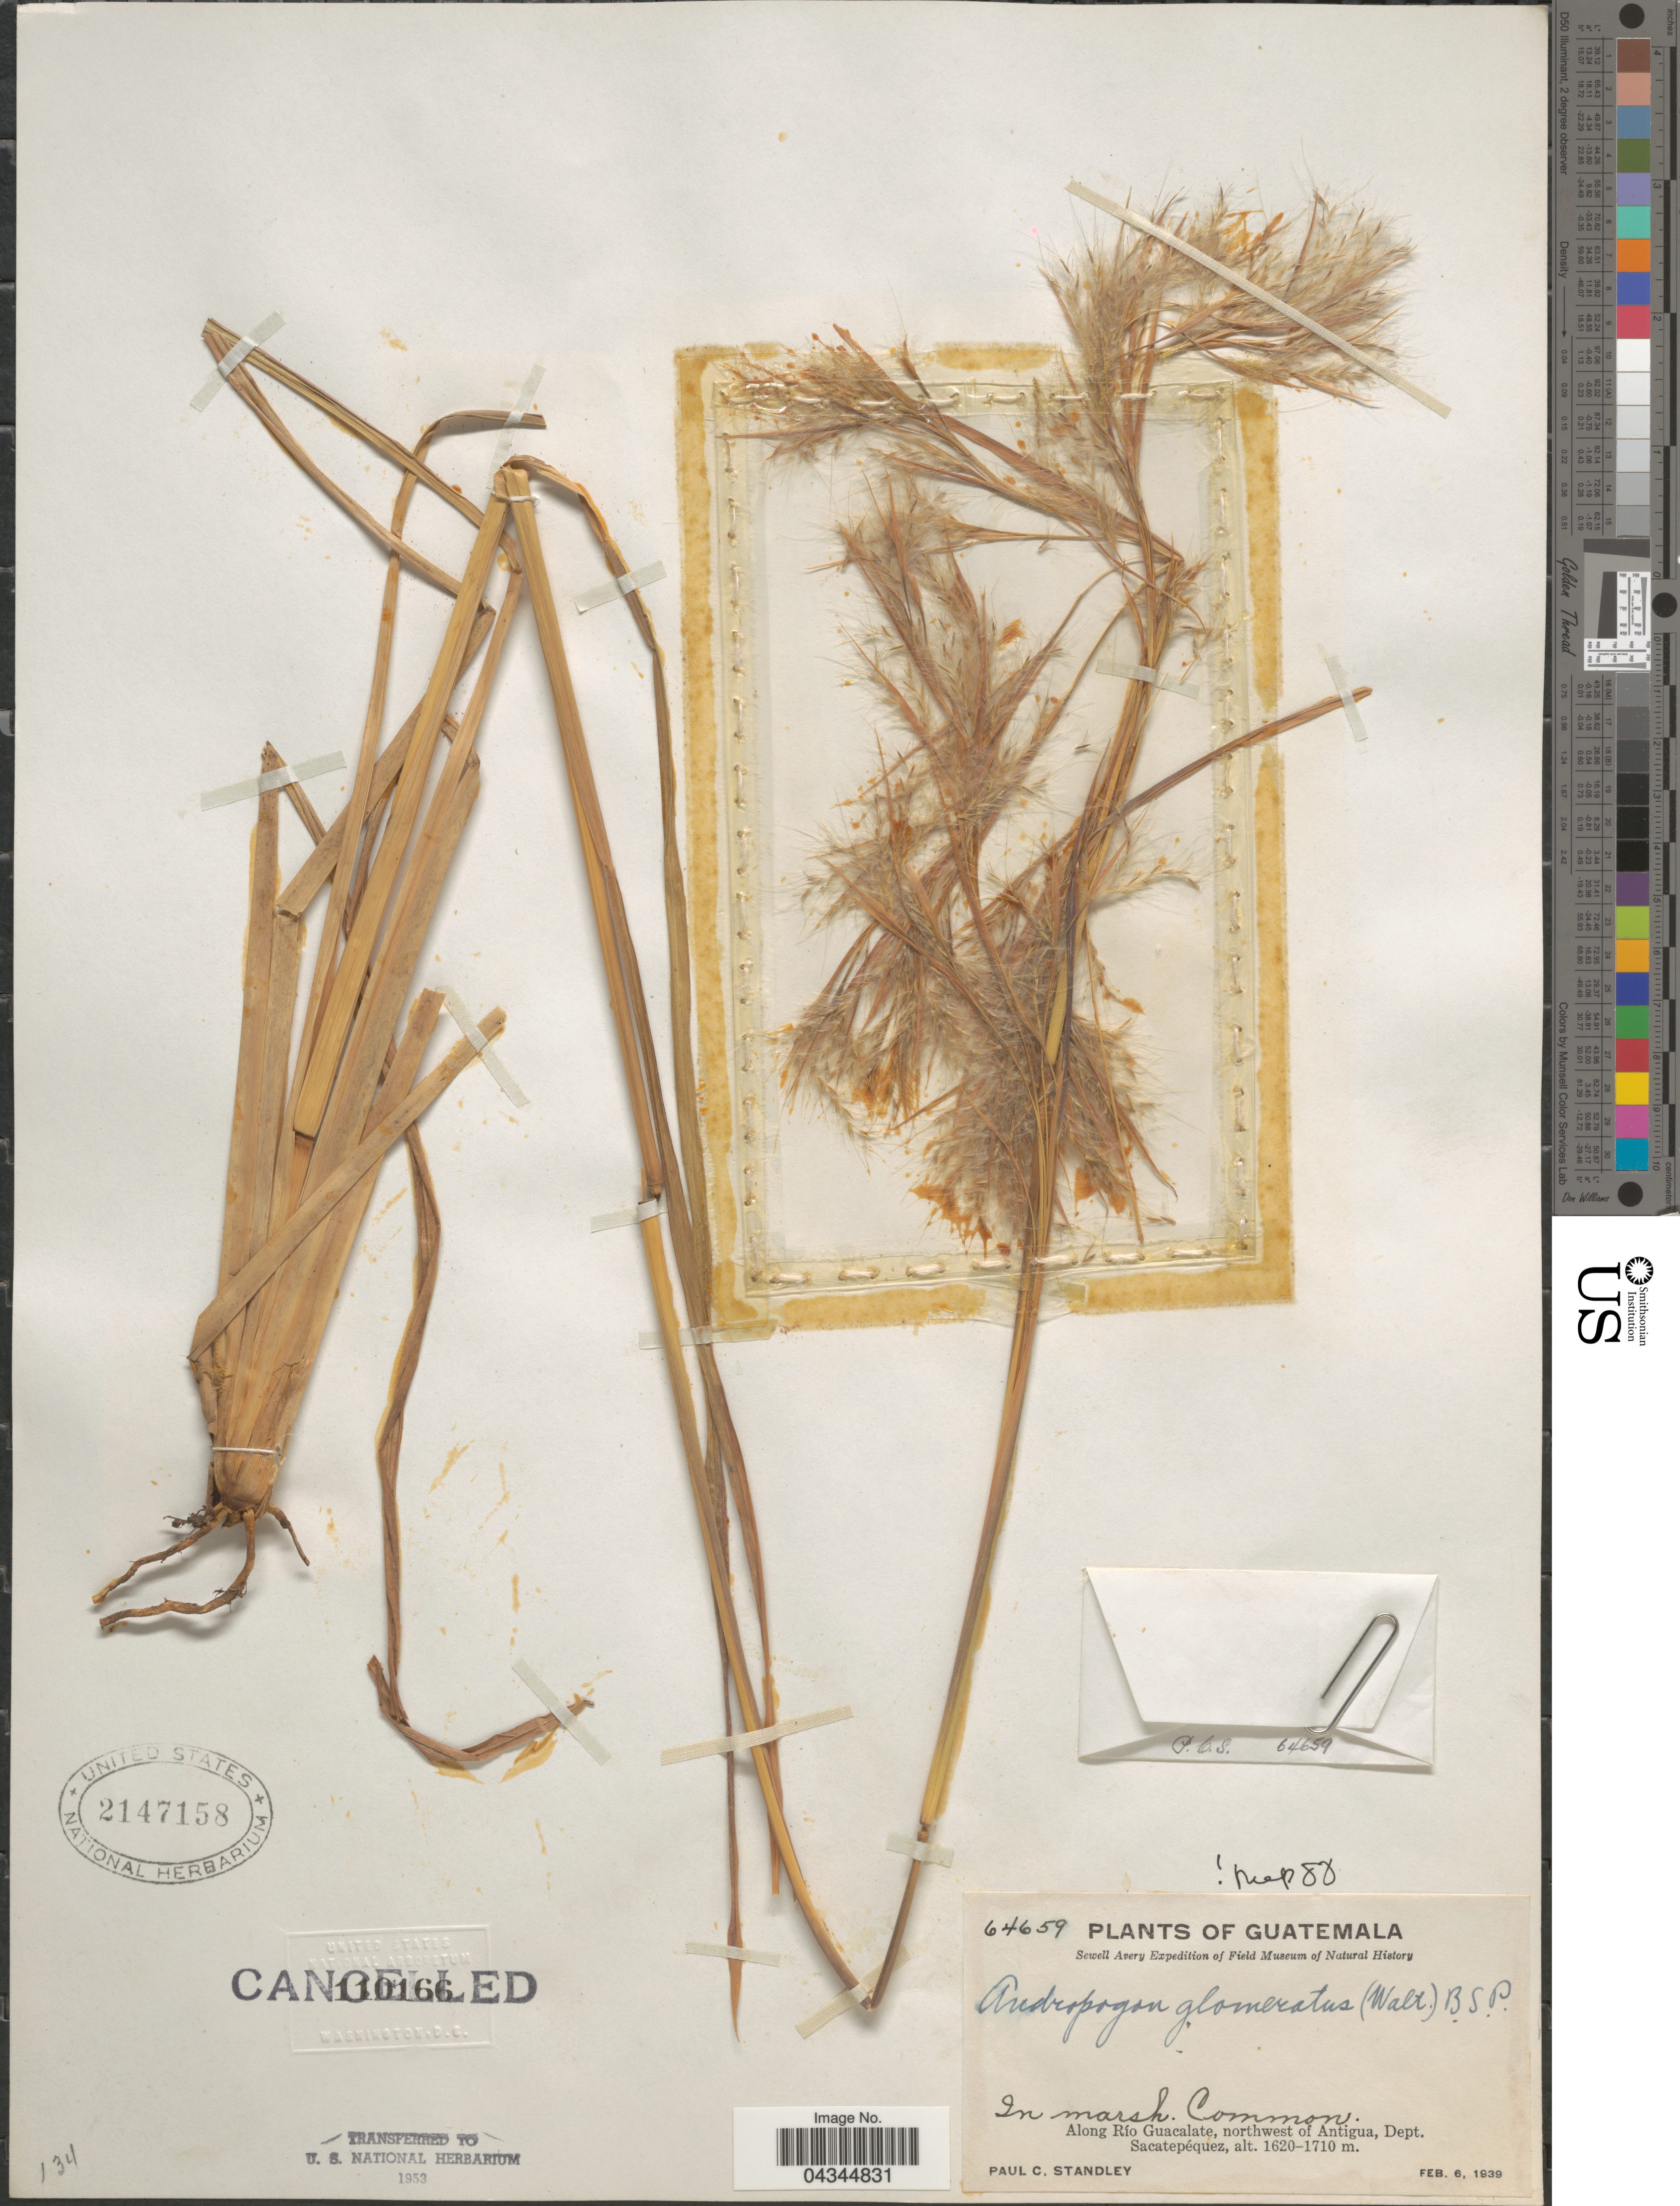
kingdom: Plantae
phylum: Tracheophyta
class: Liliopsida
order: Poales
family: Poaceae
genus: Andropogon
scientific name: Andropogon glomeratus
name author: (Walter) Britton et al.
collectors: P. C. Standley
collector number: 64659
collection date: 1939-02-06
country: Guatemala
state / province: Sacatepequez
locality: Sewell Avery Expedition. In marsh. Common. Along Río Guacalate, northwest of Antigua, Dept. Sacatepéquez.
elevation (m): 1620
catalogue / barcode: US 2147158